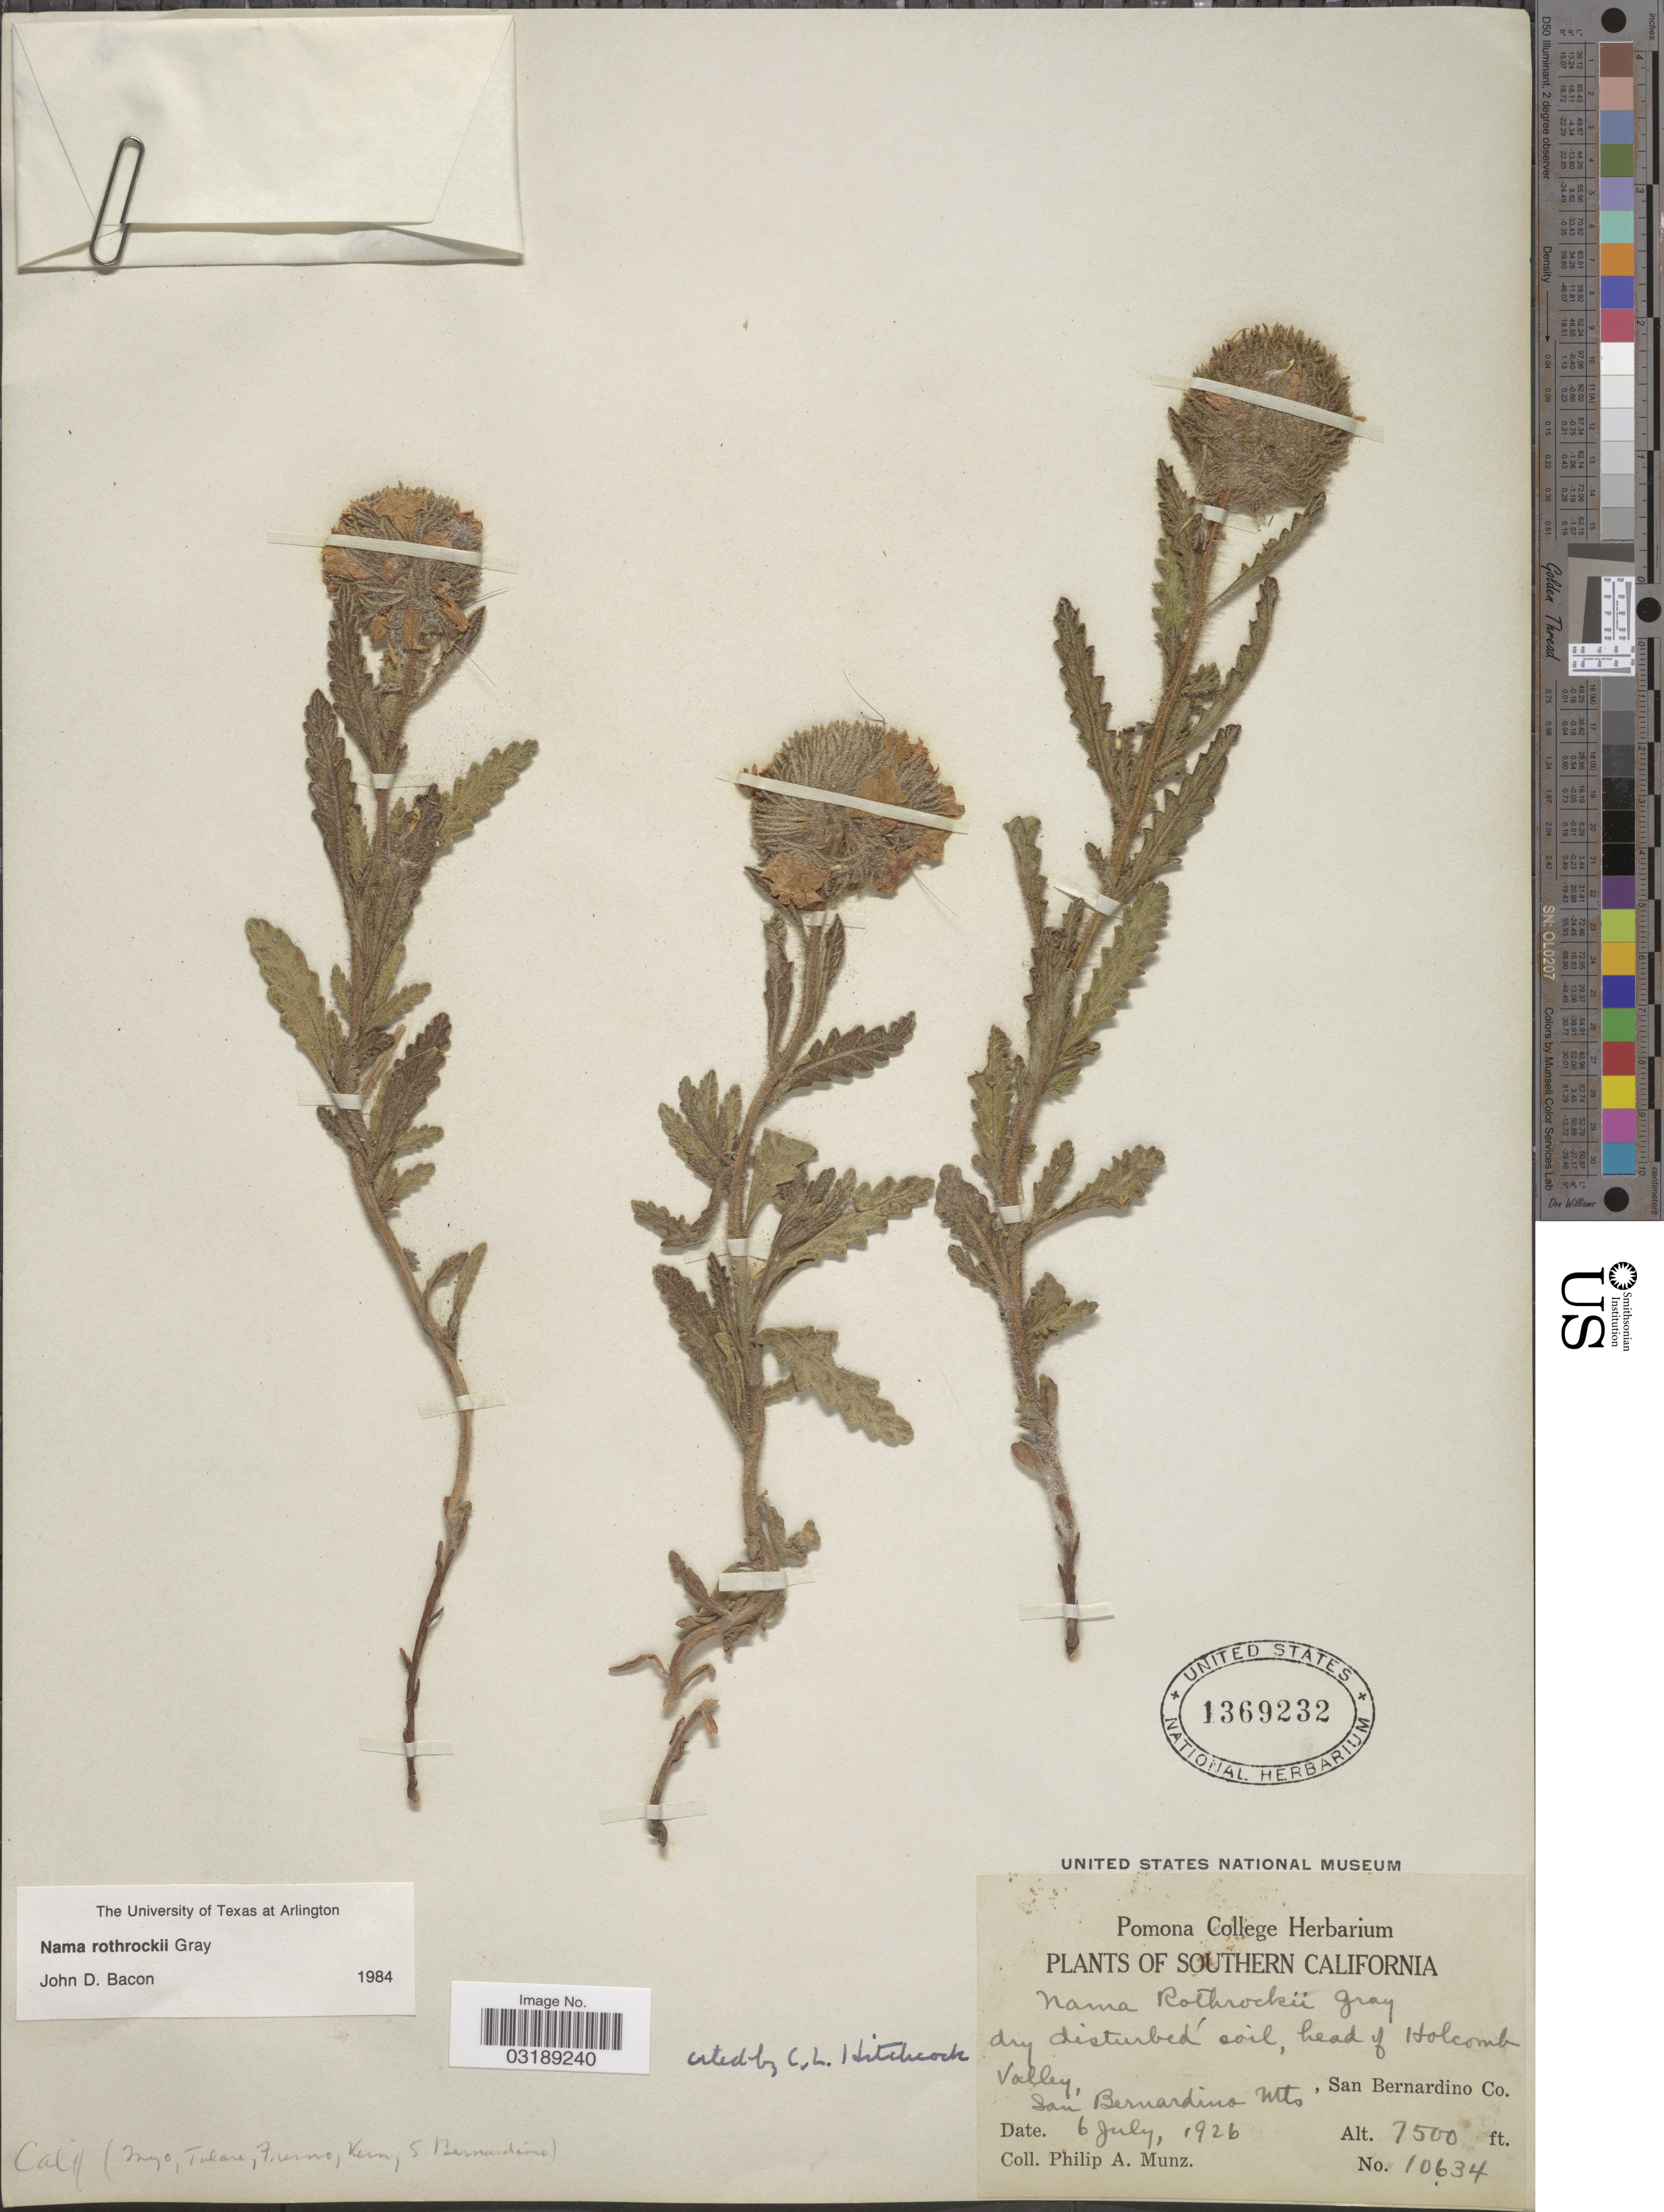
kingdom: Plantae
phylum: Tracheophyta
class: Magnoliopsida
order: Boraginales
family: Namaceae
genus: Nama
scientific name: Nama rothrockii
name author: A. Gray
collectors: P. A. Munz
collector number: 10634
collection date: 1926-07-06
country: United States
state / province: California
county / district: San Bernardino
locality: Southern California, head of Holcomb Valley, San Bernardino Mts., San Bernardino Co.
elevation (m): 2286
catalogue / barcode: US 1369232